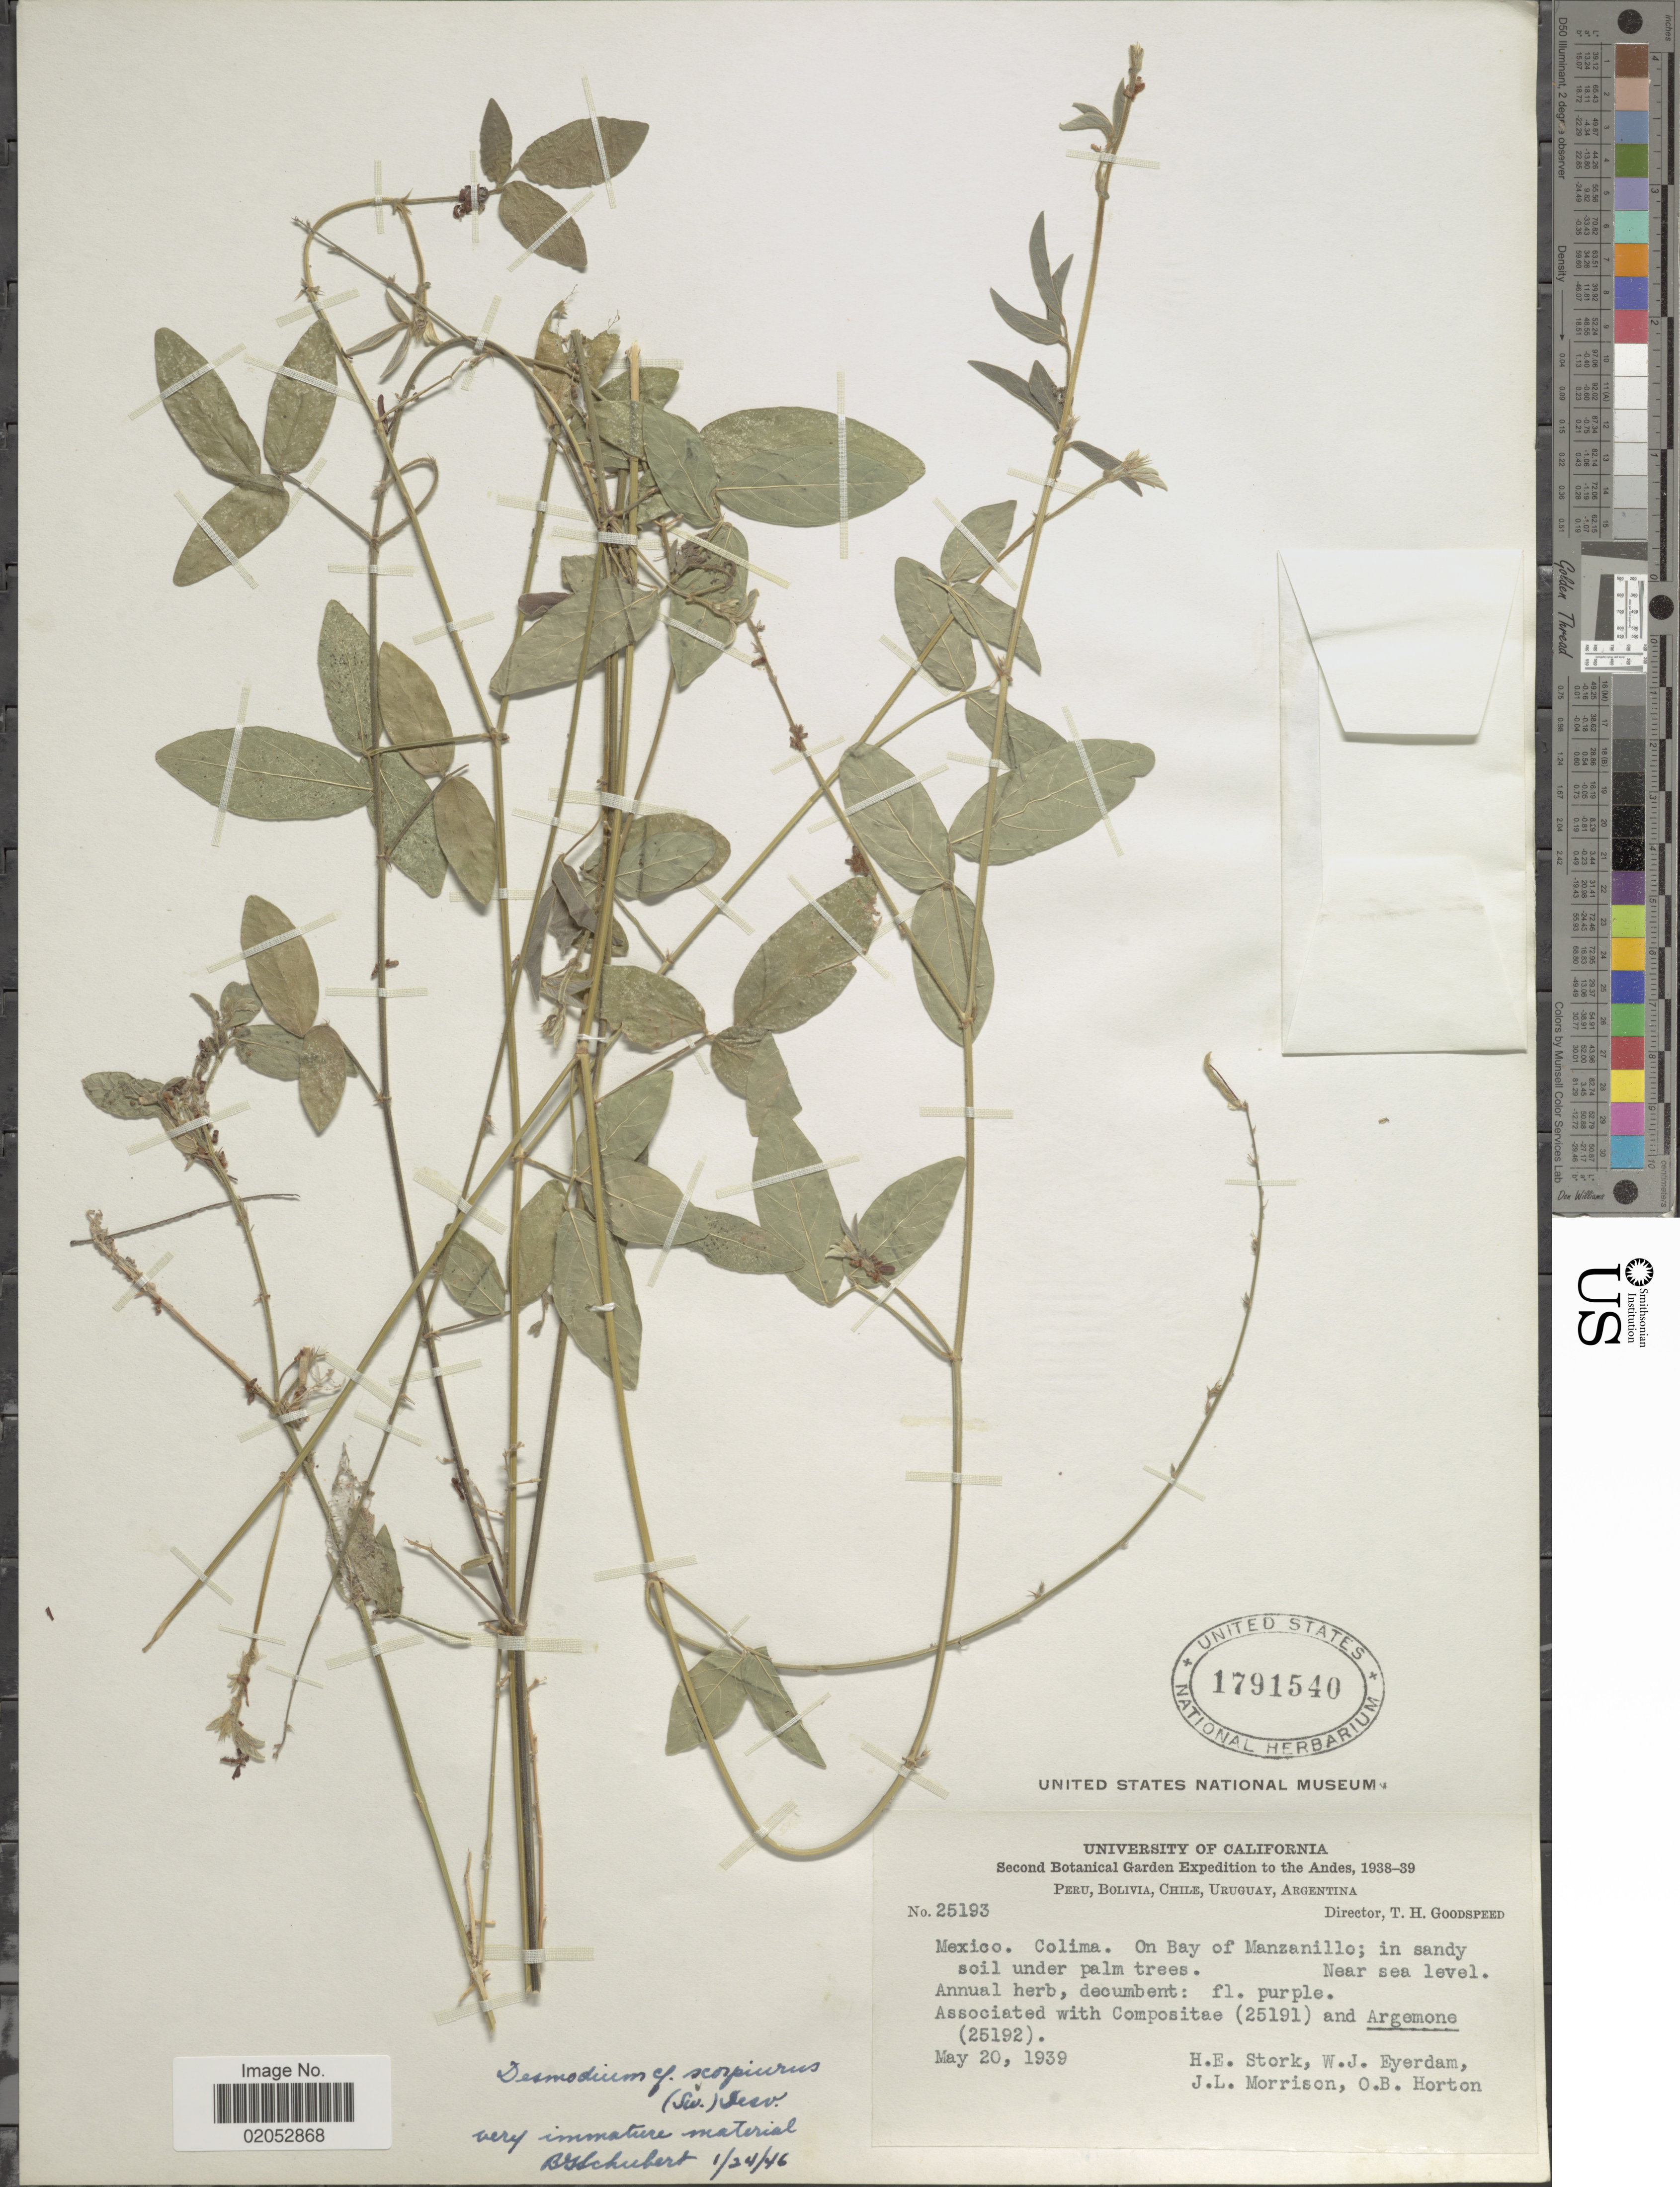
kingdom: Plantae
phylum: Tracheophyta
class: Magnoliopsida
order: Fabales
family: Fabaceae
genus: Desmodium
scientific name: Desmodium scorpiurus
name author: (Sw.) Desv. ex DC.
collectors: H. E. Stork, W. J. Eyerdam, J. Morrison & O. B. Horton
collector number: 25193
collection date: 1939-05-20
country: Mexico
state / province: Colima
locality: On Bay of Manzanillo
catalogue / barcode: US 1791540